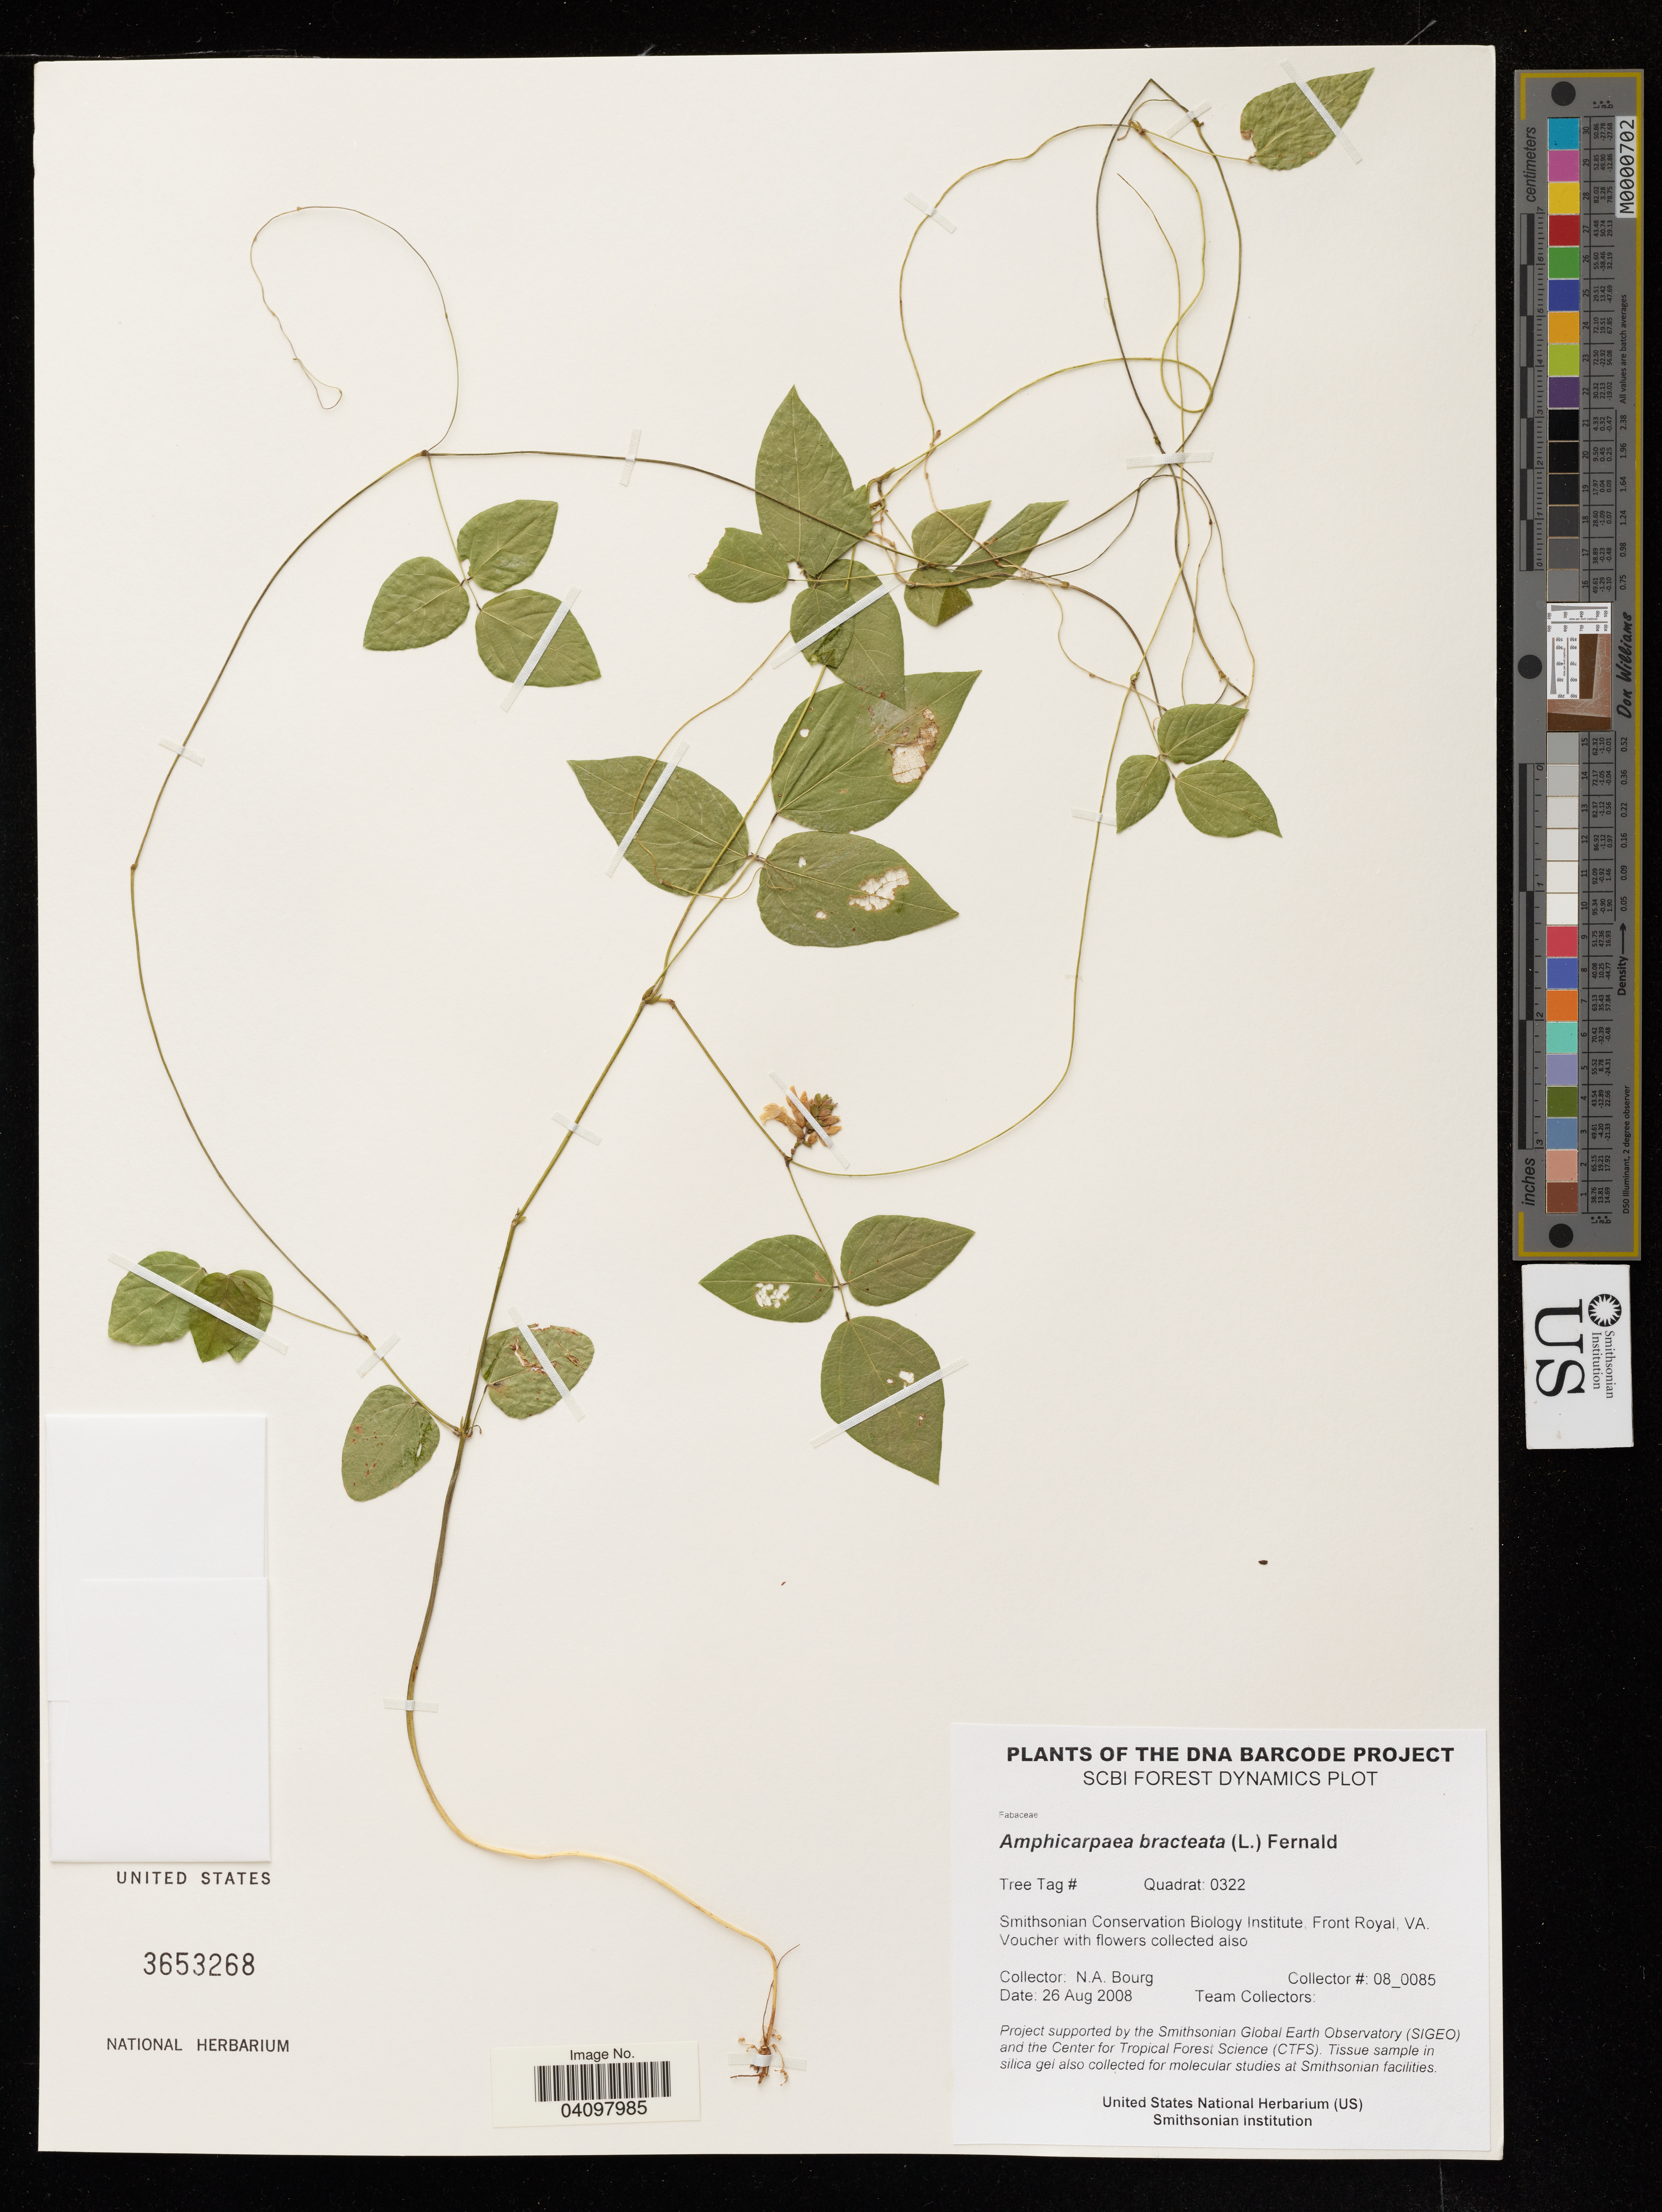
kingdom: Plantae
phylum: Tracheophyta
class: Magnoliopsida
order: Fabales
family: Fabaceae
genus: Amphicarpaea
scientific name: Amphicarpaea bracteata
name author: (L.) Fernald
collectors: N. A. Bourg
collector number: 08_0085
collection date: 2008-08-26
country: United States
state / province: Virginia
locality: Smithsonian Conservation Biology Institute, Front Royal.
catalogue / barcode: US 3653268